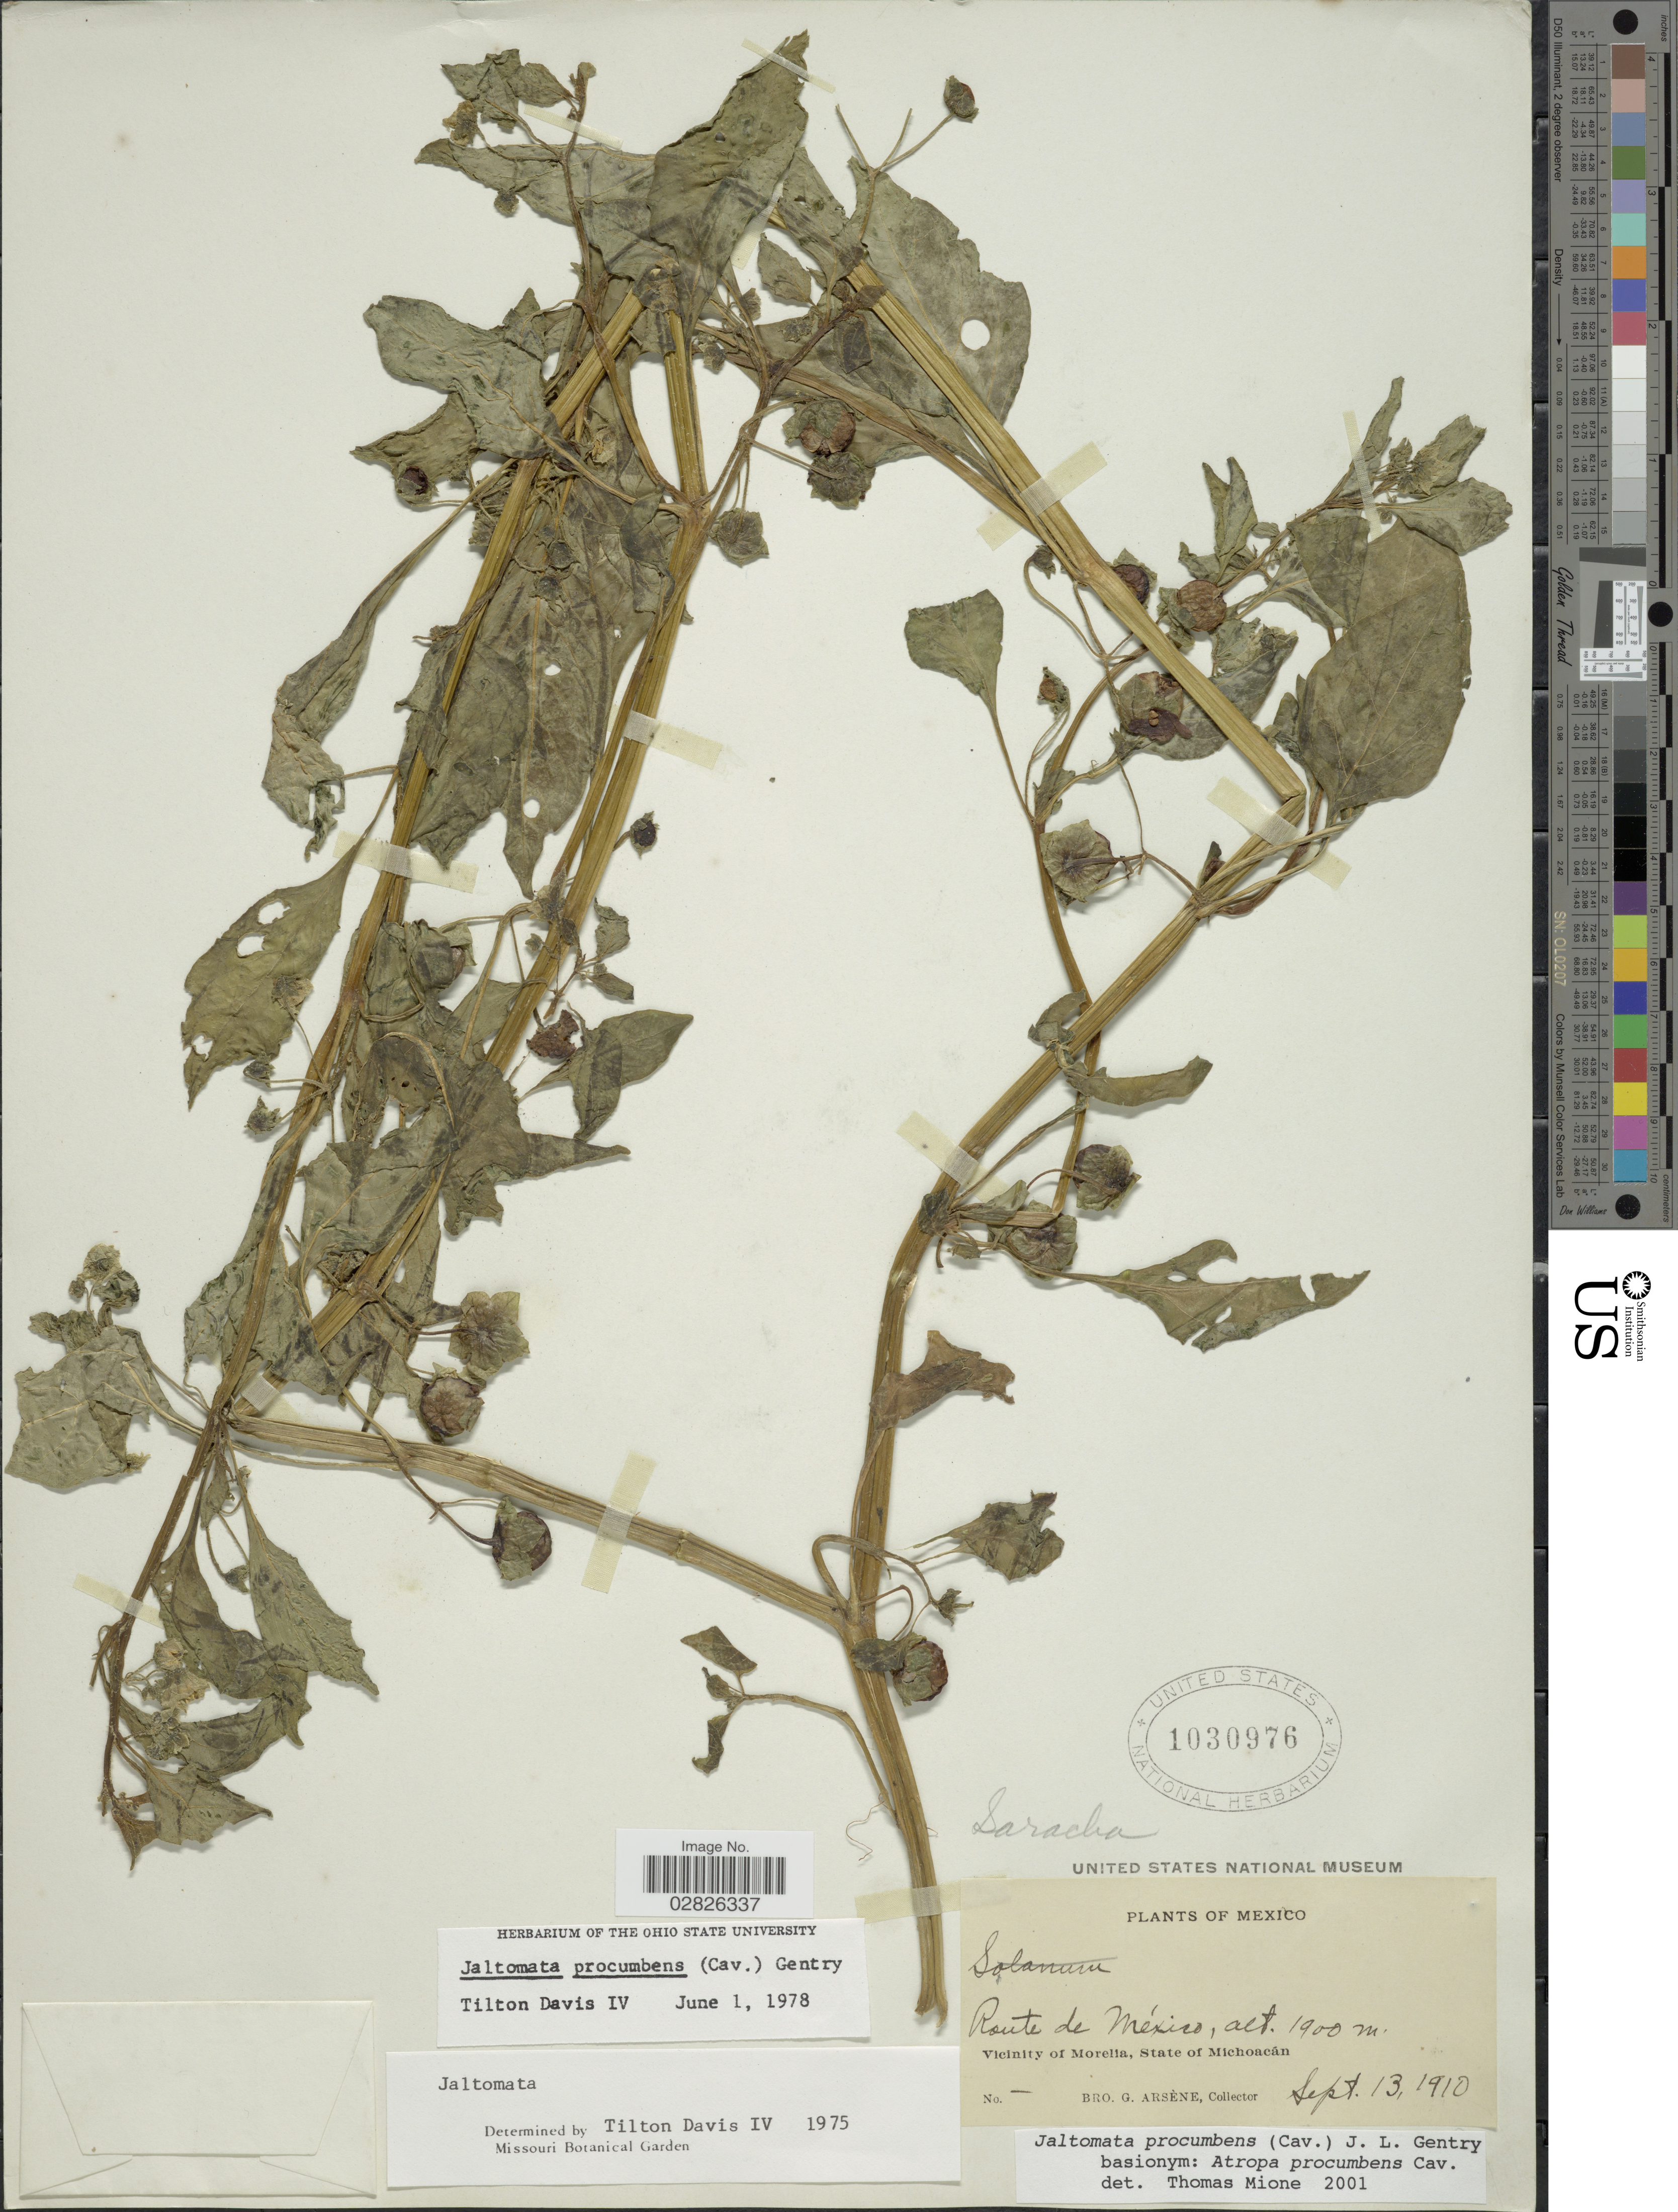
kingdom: Plantae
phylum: Tracheophyta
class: Magnoliopsida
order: Solanales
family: Solanaceae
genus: Jaltomata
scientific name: Jaltomata procumbens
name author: (Cav.) J.L. Gentry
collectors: Bro. G. Arsène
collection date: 1910-09-13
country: Mexico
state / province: Michoacán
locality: Route de México. Vicinity of Morelia.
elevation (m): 1900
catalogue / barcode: US 1030976